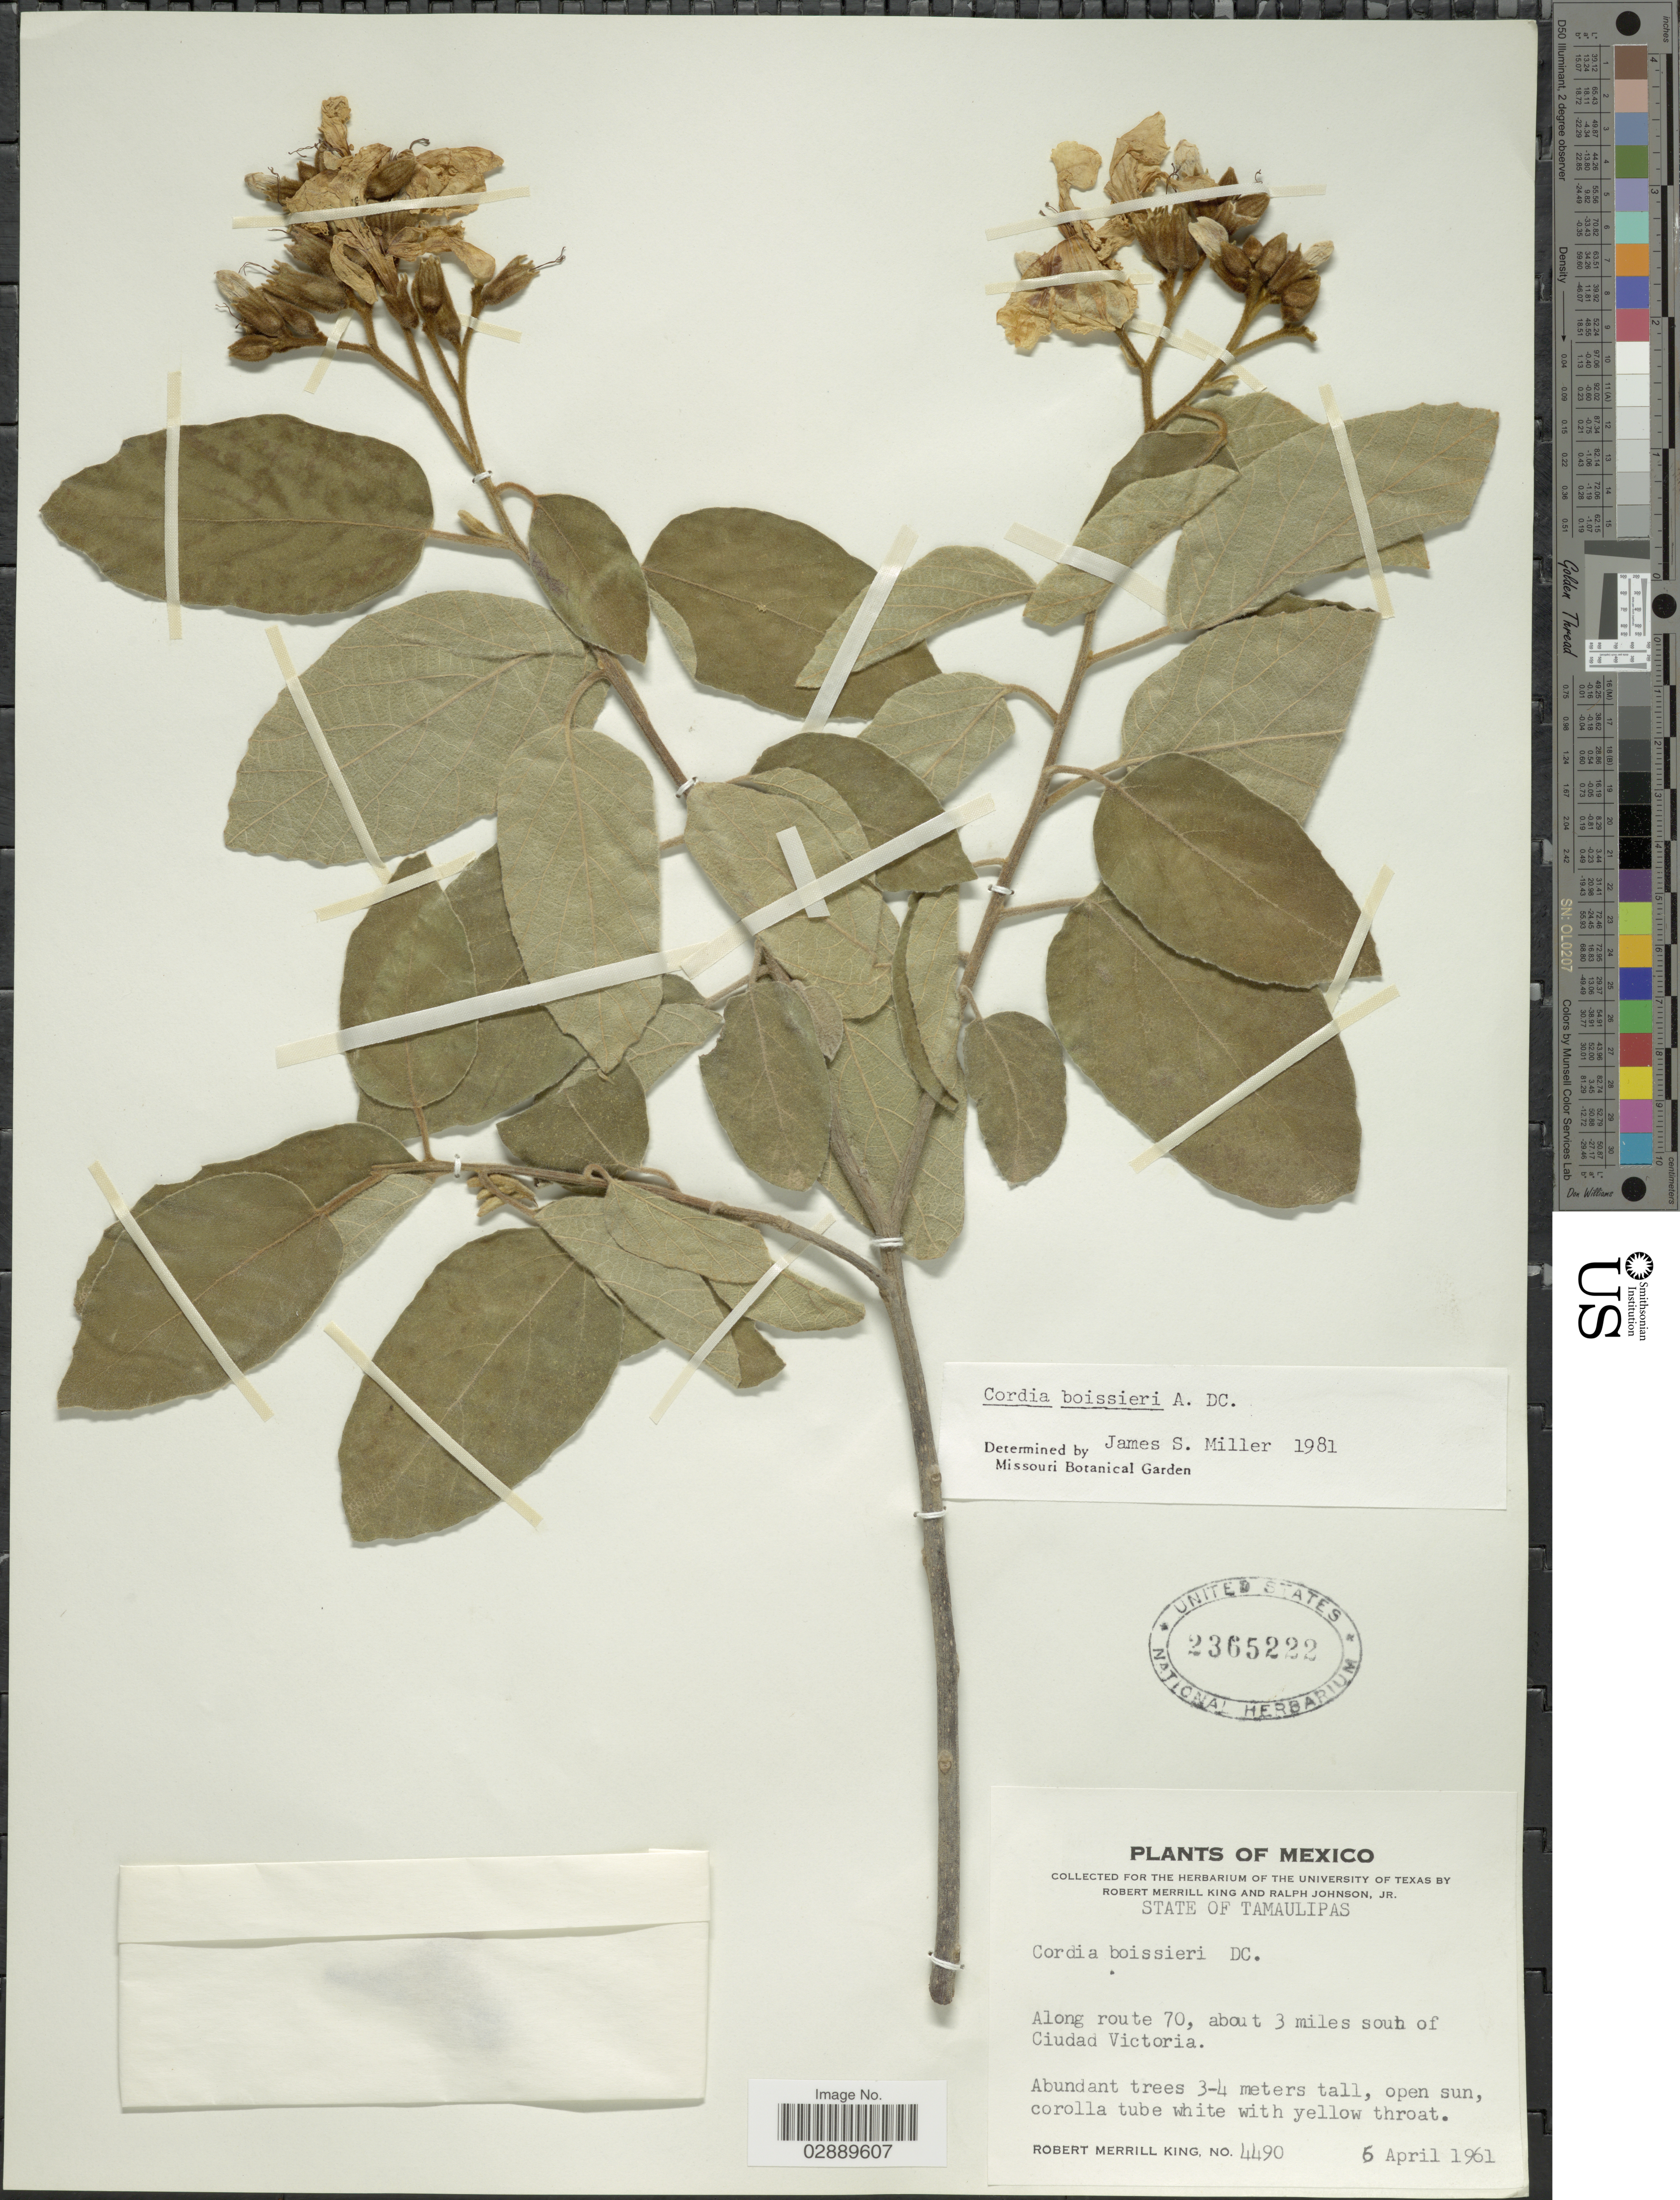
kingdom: Plantae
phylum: Tracheophyta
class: Magnoliopsida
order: Boraginales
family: Cordiaceae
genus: Cordia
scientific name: Cordia boissieri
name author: A. DC.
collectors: R. M. King & R. Johnson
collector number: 4490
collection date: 1961-04-05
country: Mexico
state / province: Tamaulipas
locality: Along route 70, about 3 miles south of Ciudad Victoria.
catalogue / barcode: US 2365222